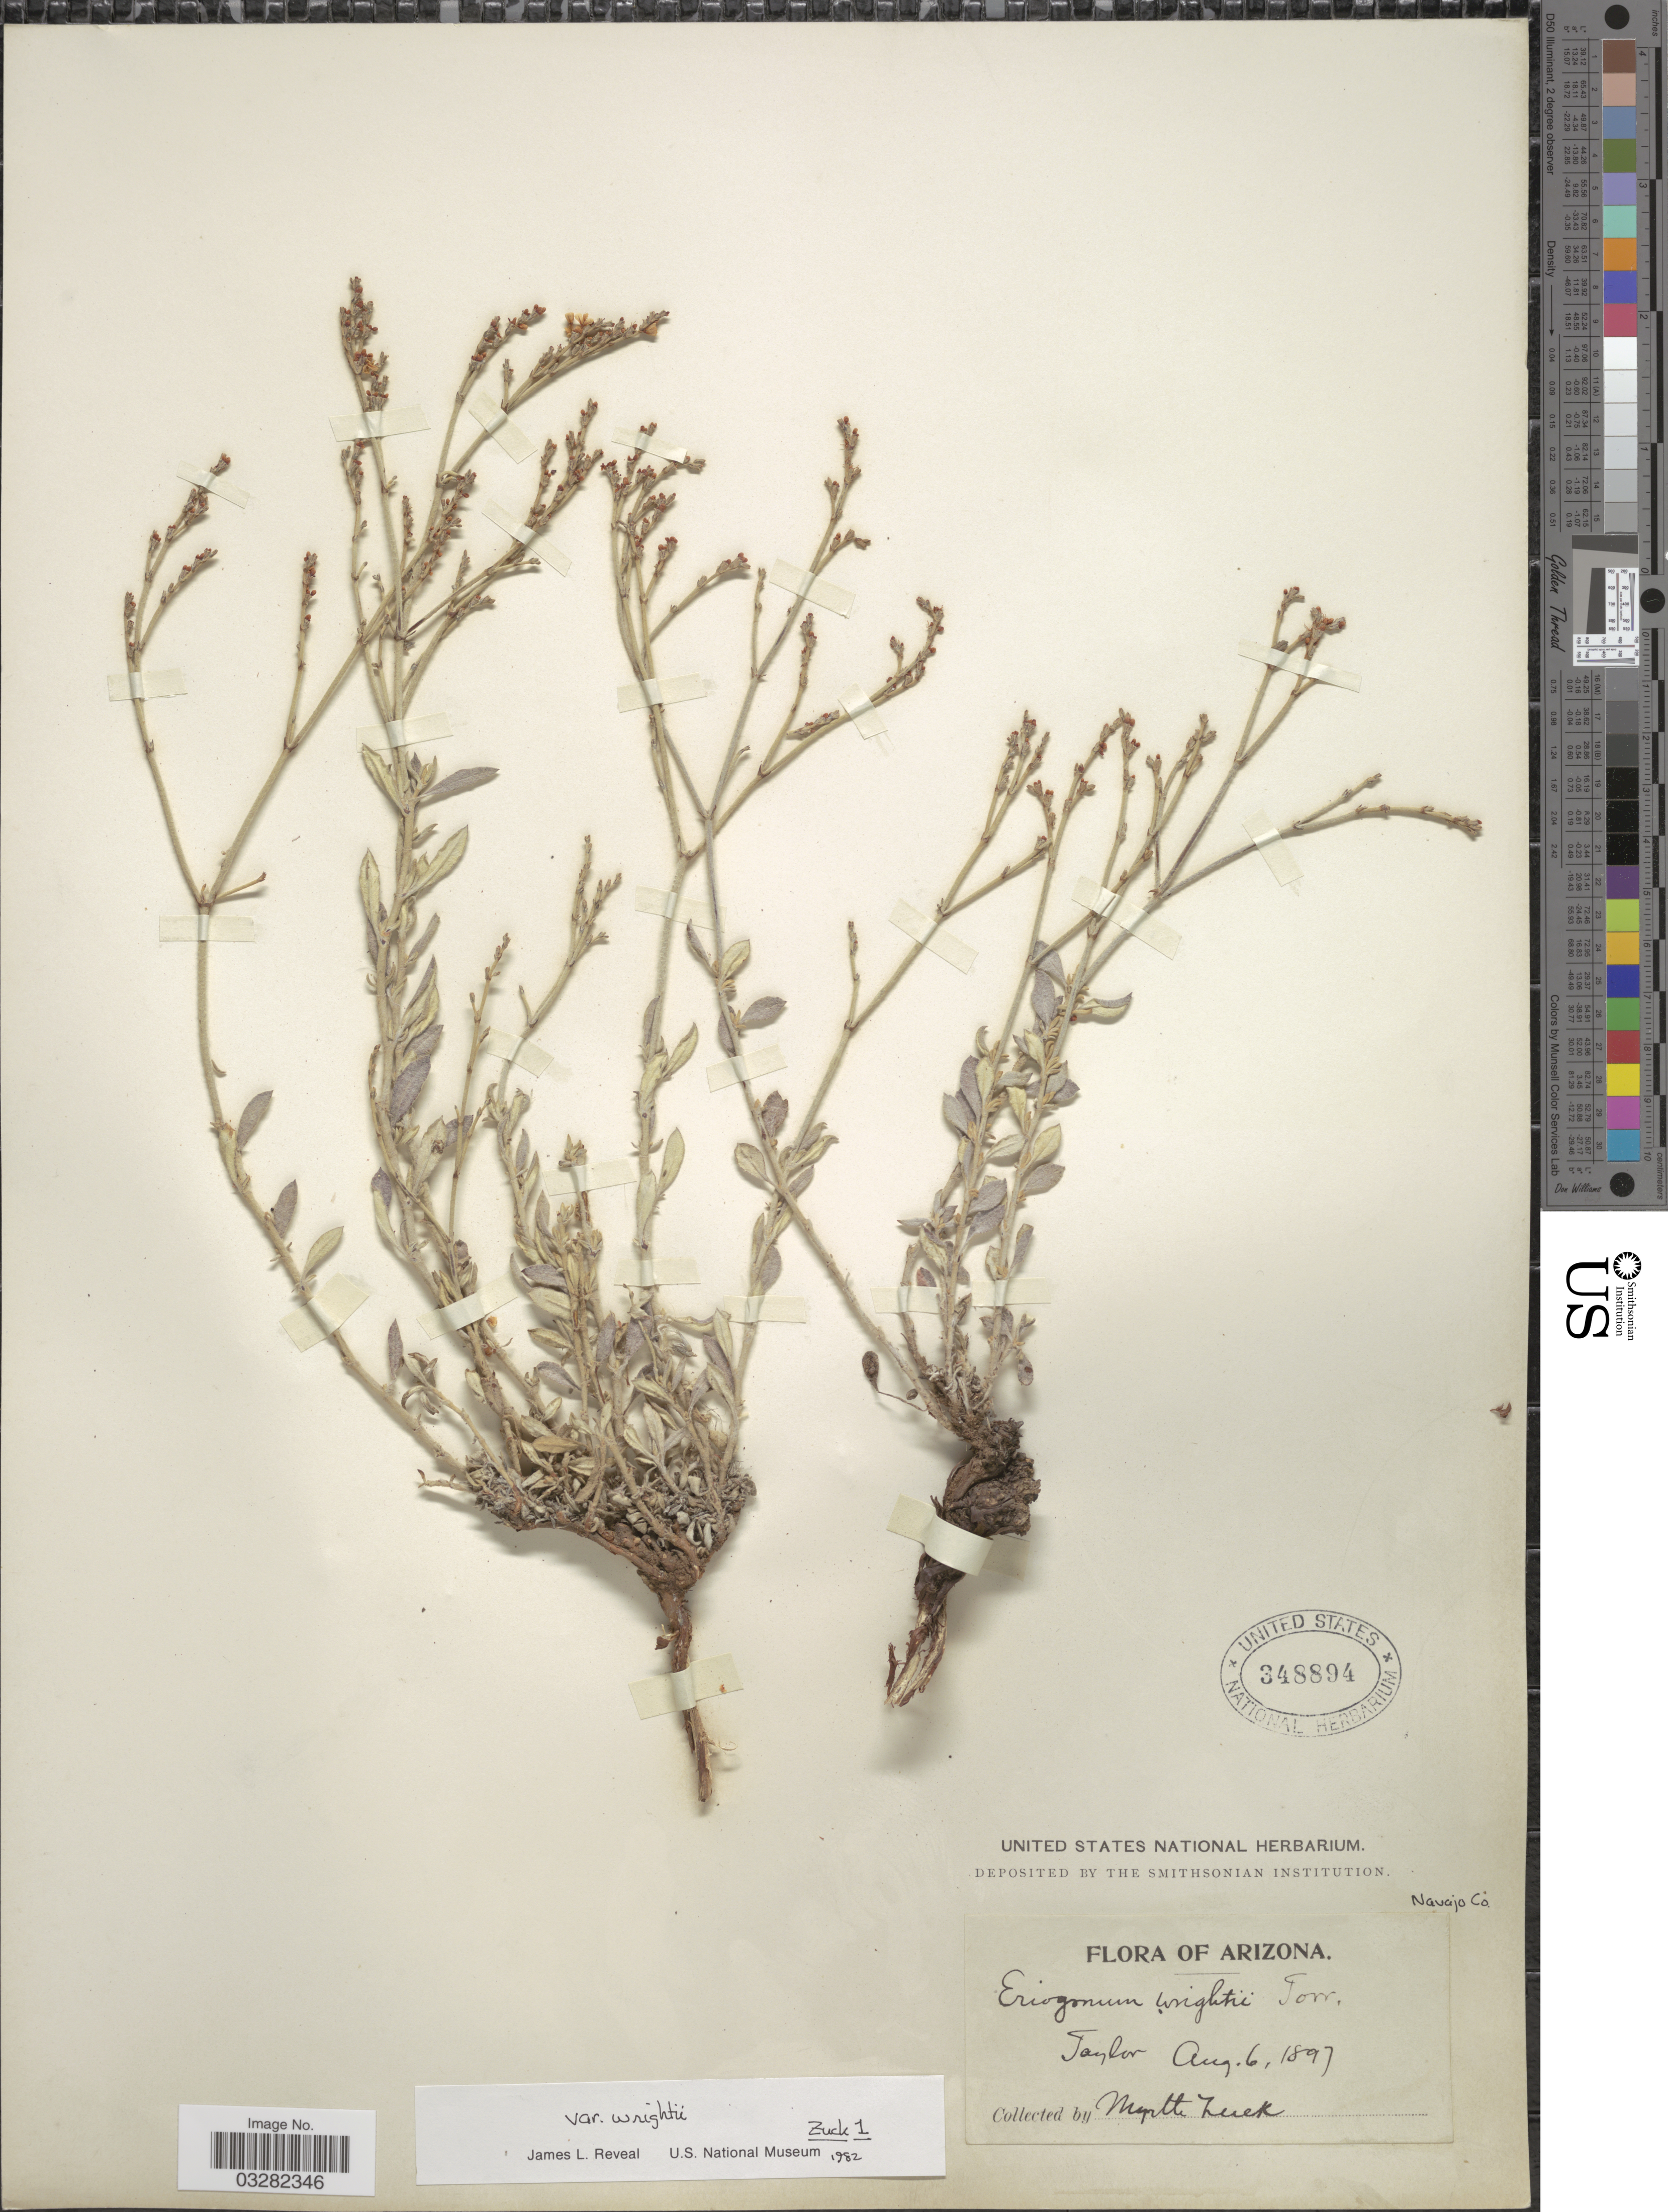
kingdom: Plantae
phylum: Tracheophyta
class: Magnoliopsida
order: Caryophyllales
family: Polygonaceae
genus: Eriogonum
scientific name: Eriogonum wrightii var. wrightii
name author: Torr. ex Benth.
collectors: M. Zuck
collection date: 1897-08-06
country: United States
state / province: Arizona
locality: Navajo Co. Taylor.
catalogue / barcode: US 348894